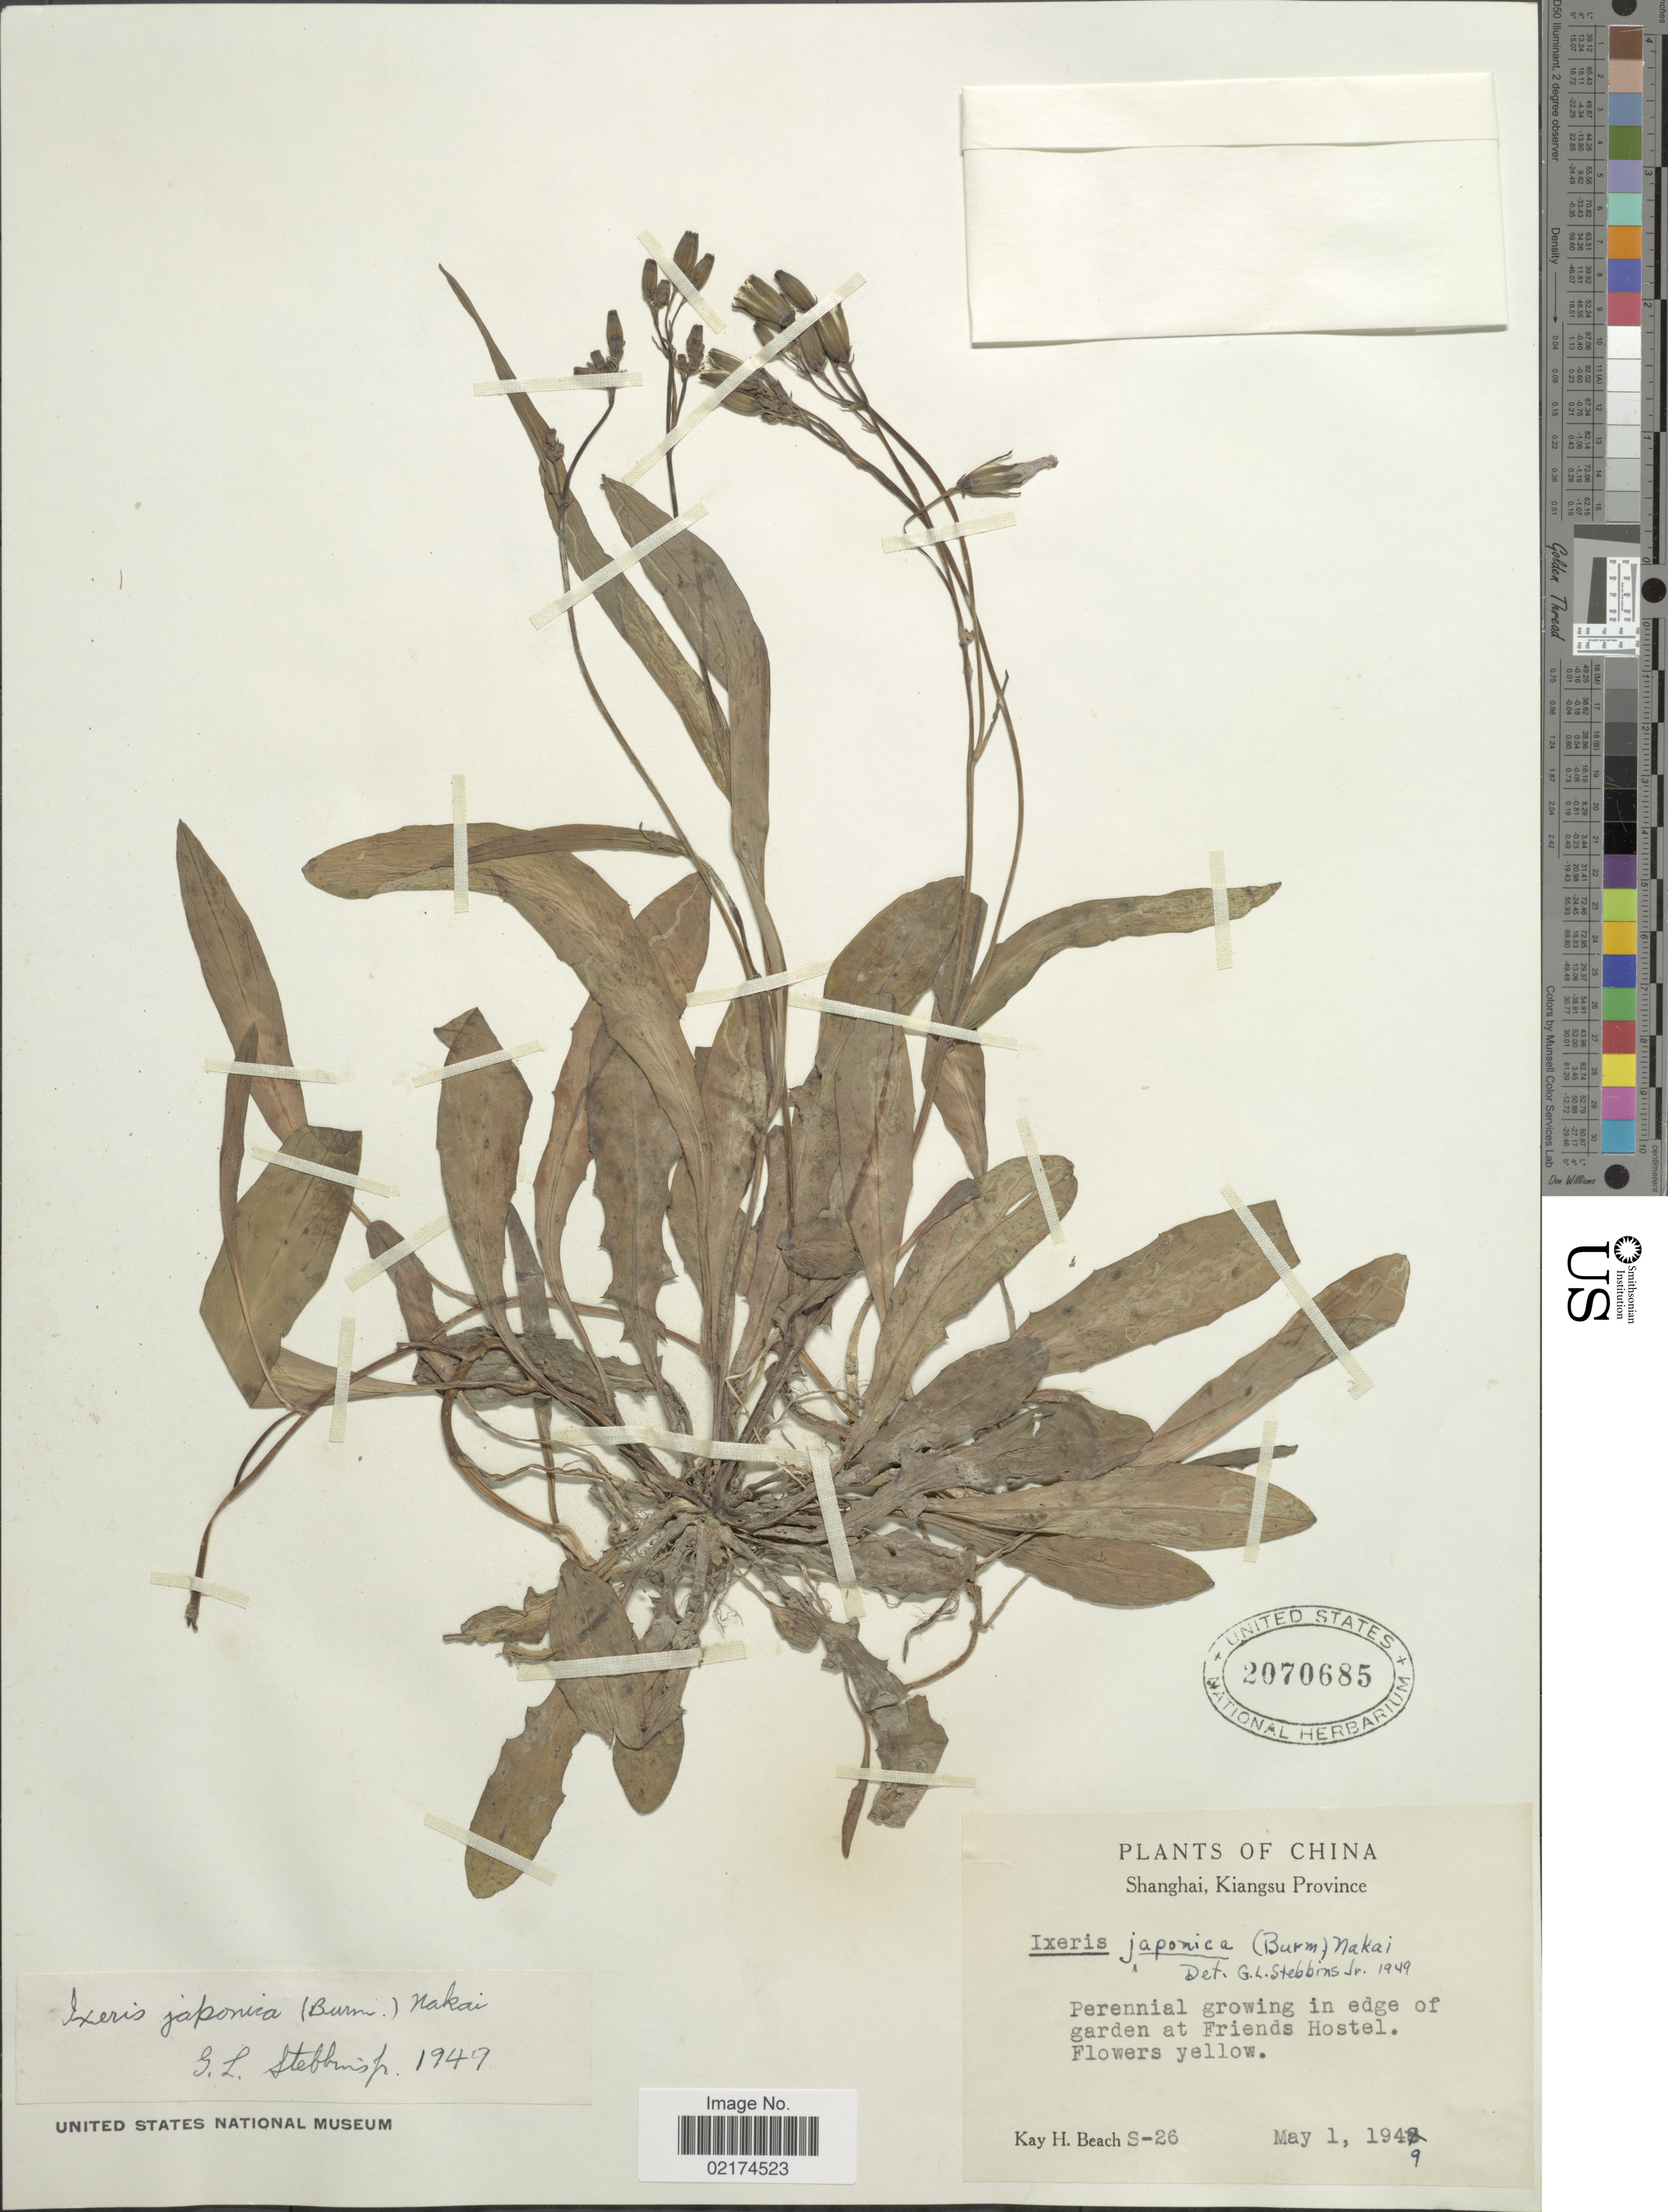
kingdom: Plantae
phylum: Tracheophyta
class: Magnoliopsida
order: Asterales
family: Asteraceae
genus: Ixeris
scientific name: Ixeris debilis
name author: (Thunb.) A. Gray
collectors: K. H. Beach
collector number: S-26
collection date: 1949-05-01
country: China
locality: Shanghai, Kiangsu Province, Perennial growing in edge of garden at Friends Hostel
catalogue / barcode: US 2070685